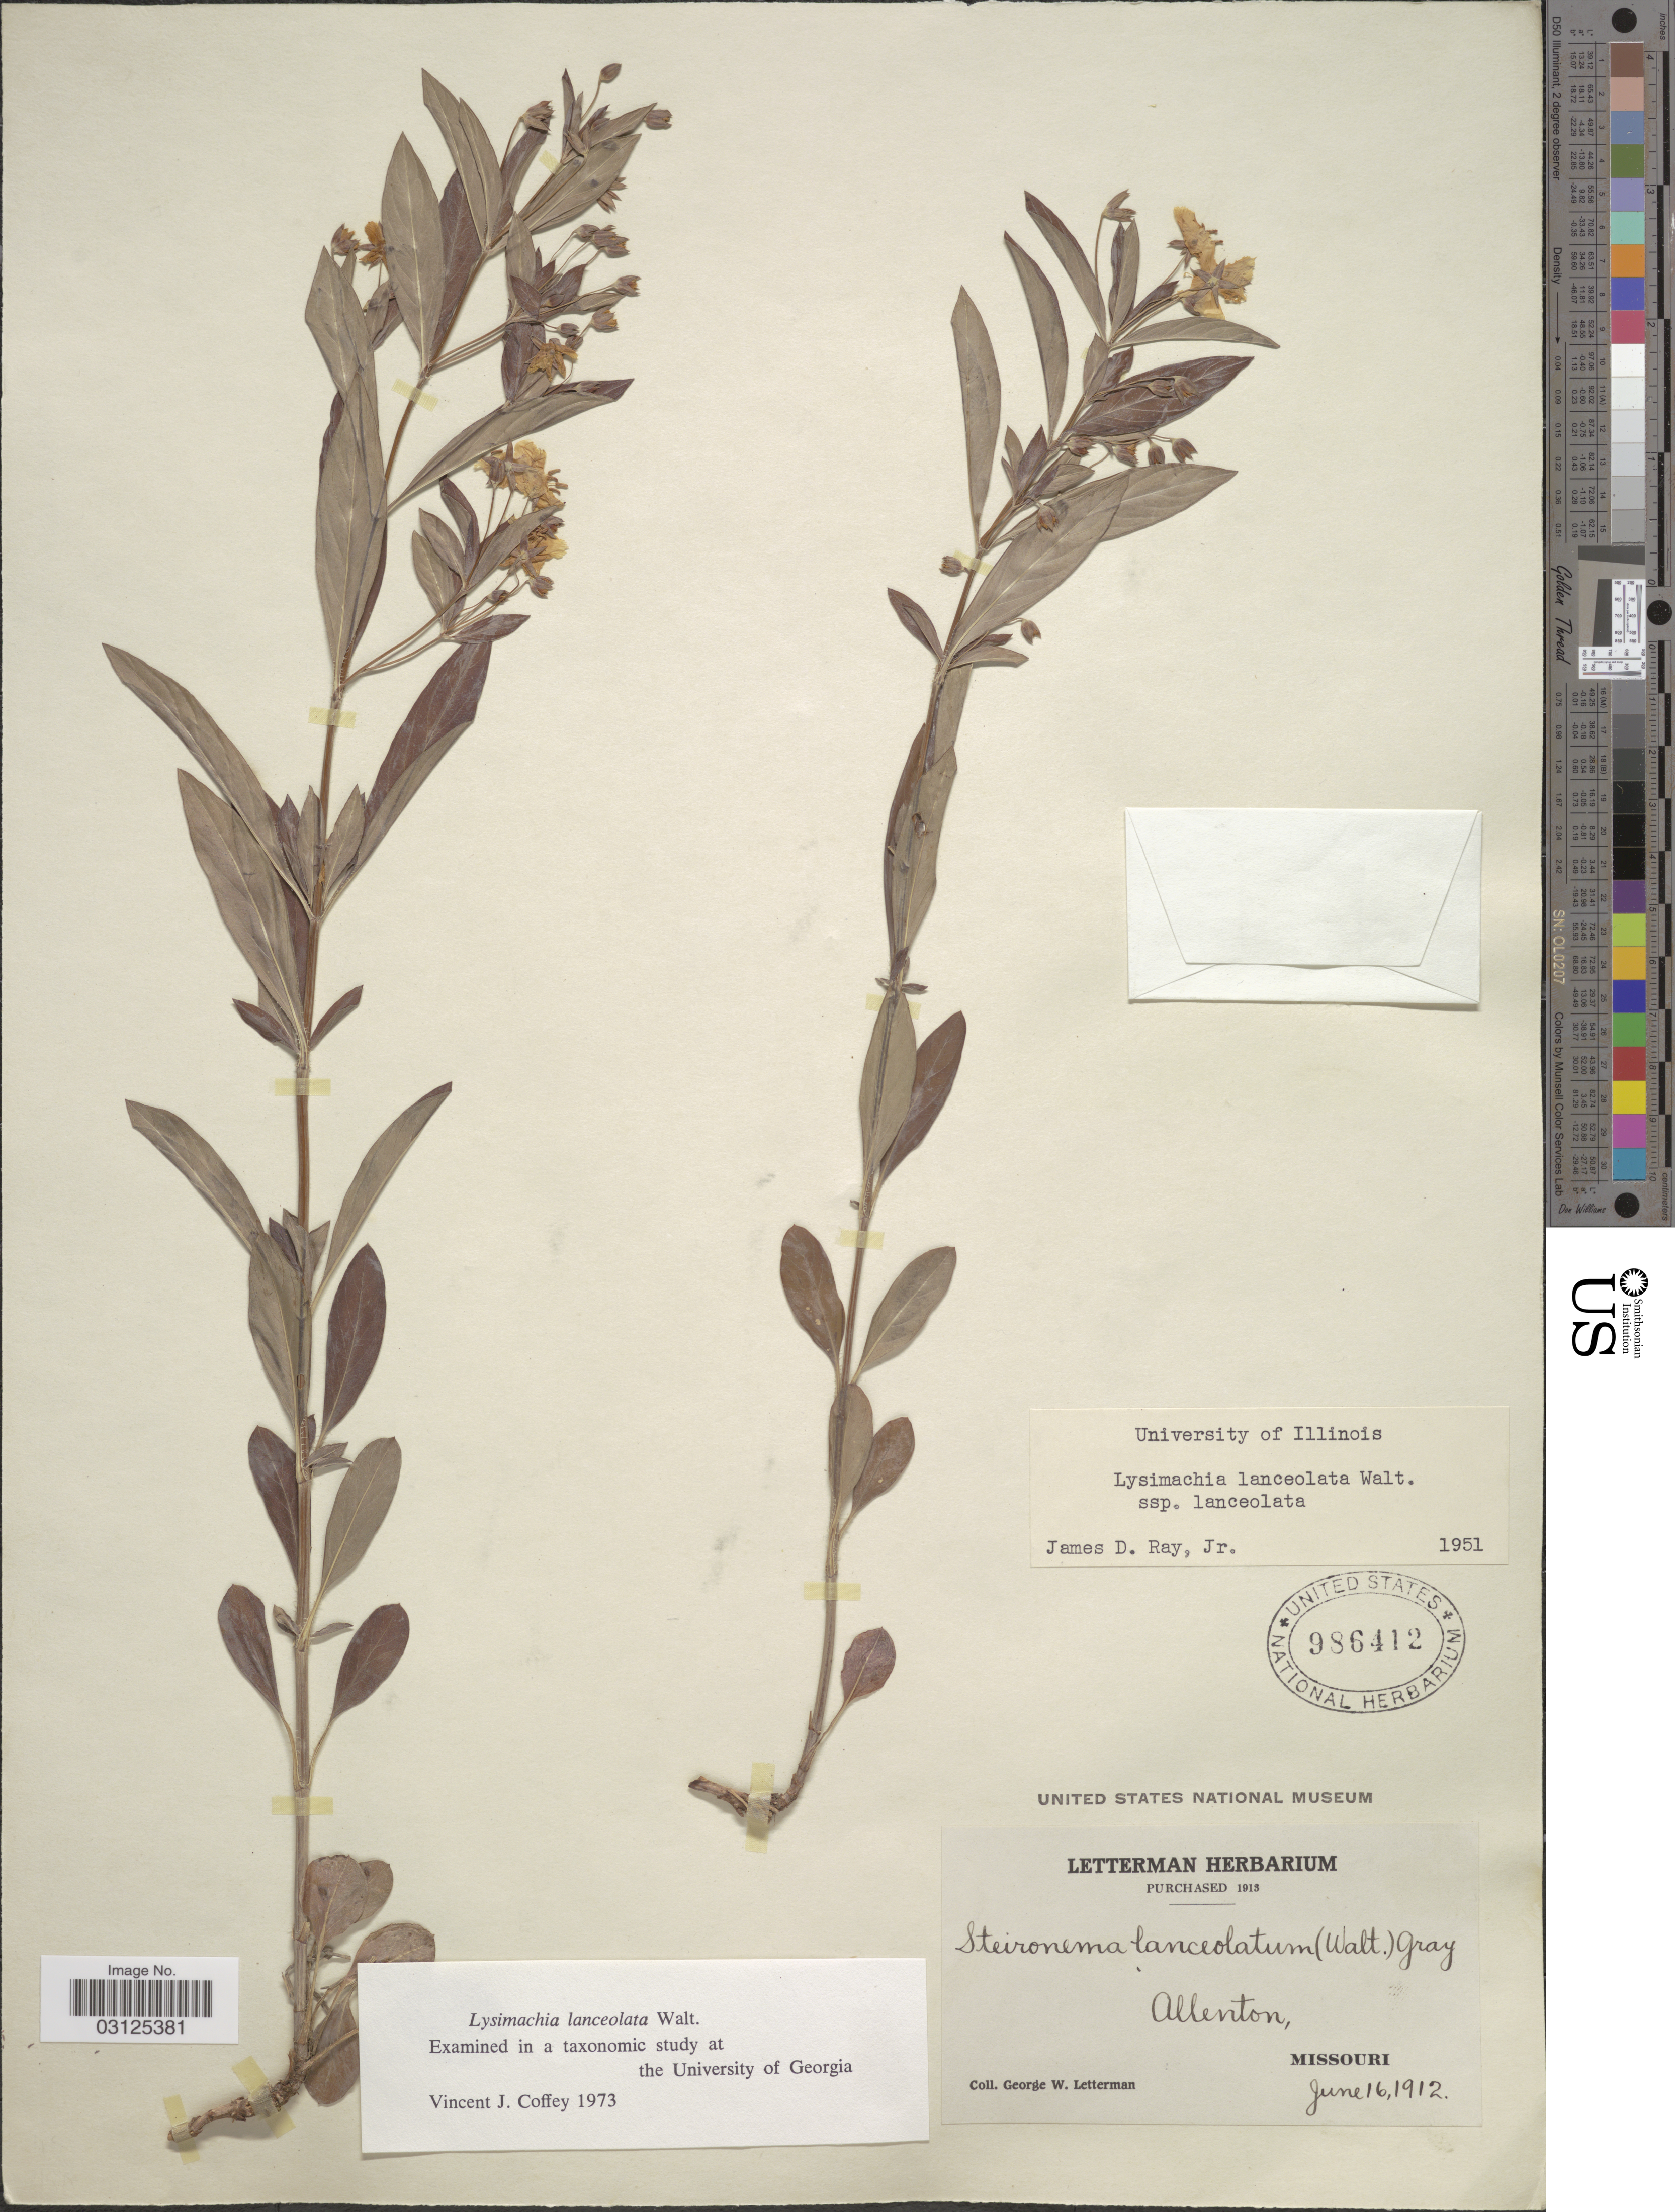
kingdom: Plantae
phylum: Tracheophyta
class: Magnoliopsida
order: Ericales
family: Primulaceae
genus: Lysimachia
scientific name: Lysimachia lanceolata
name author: Walter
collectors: G. W. Letterman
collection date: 1912-06-16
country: United States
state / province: Missouri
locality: Allenton.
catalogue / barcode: US 986412